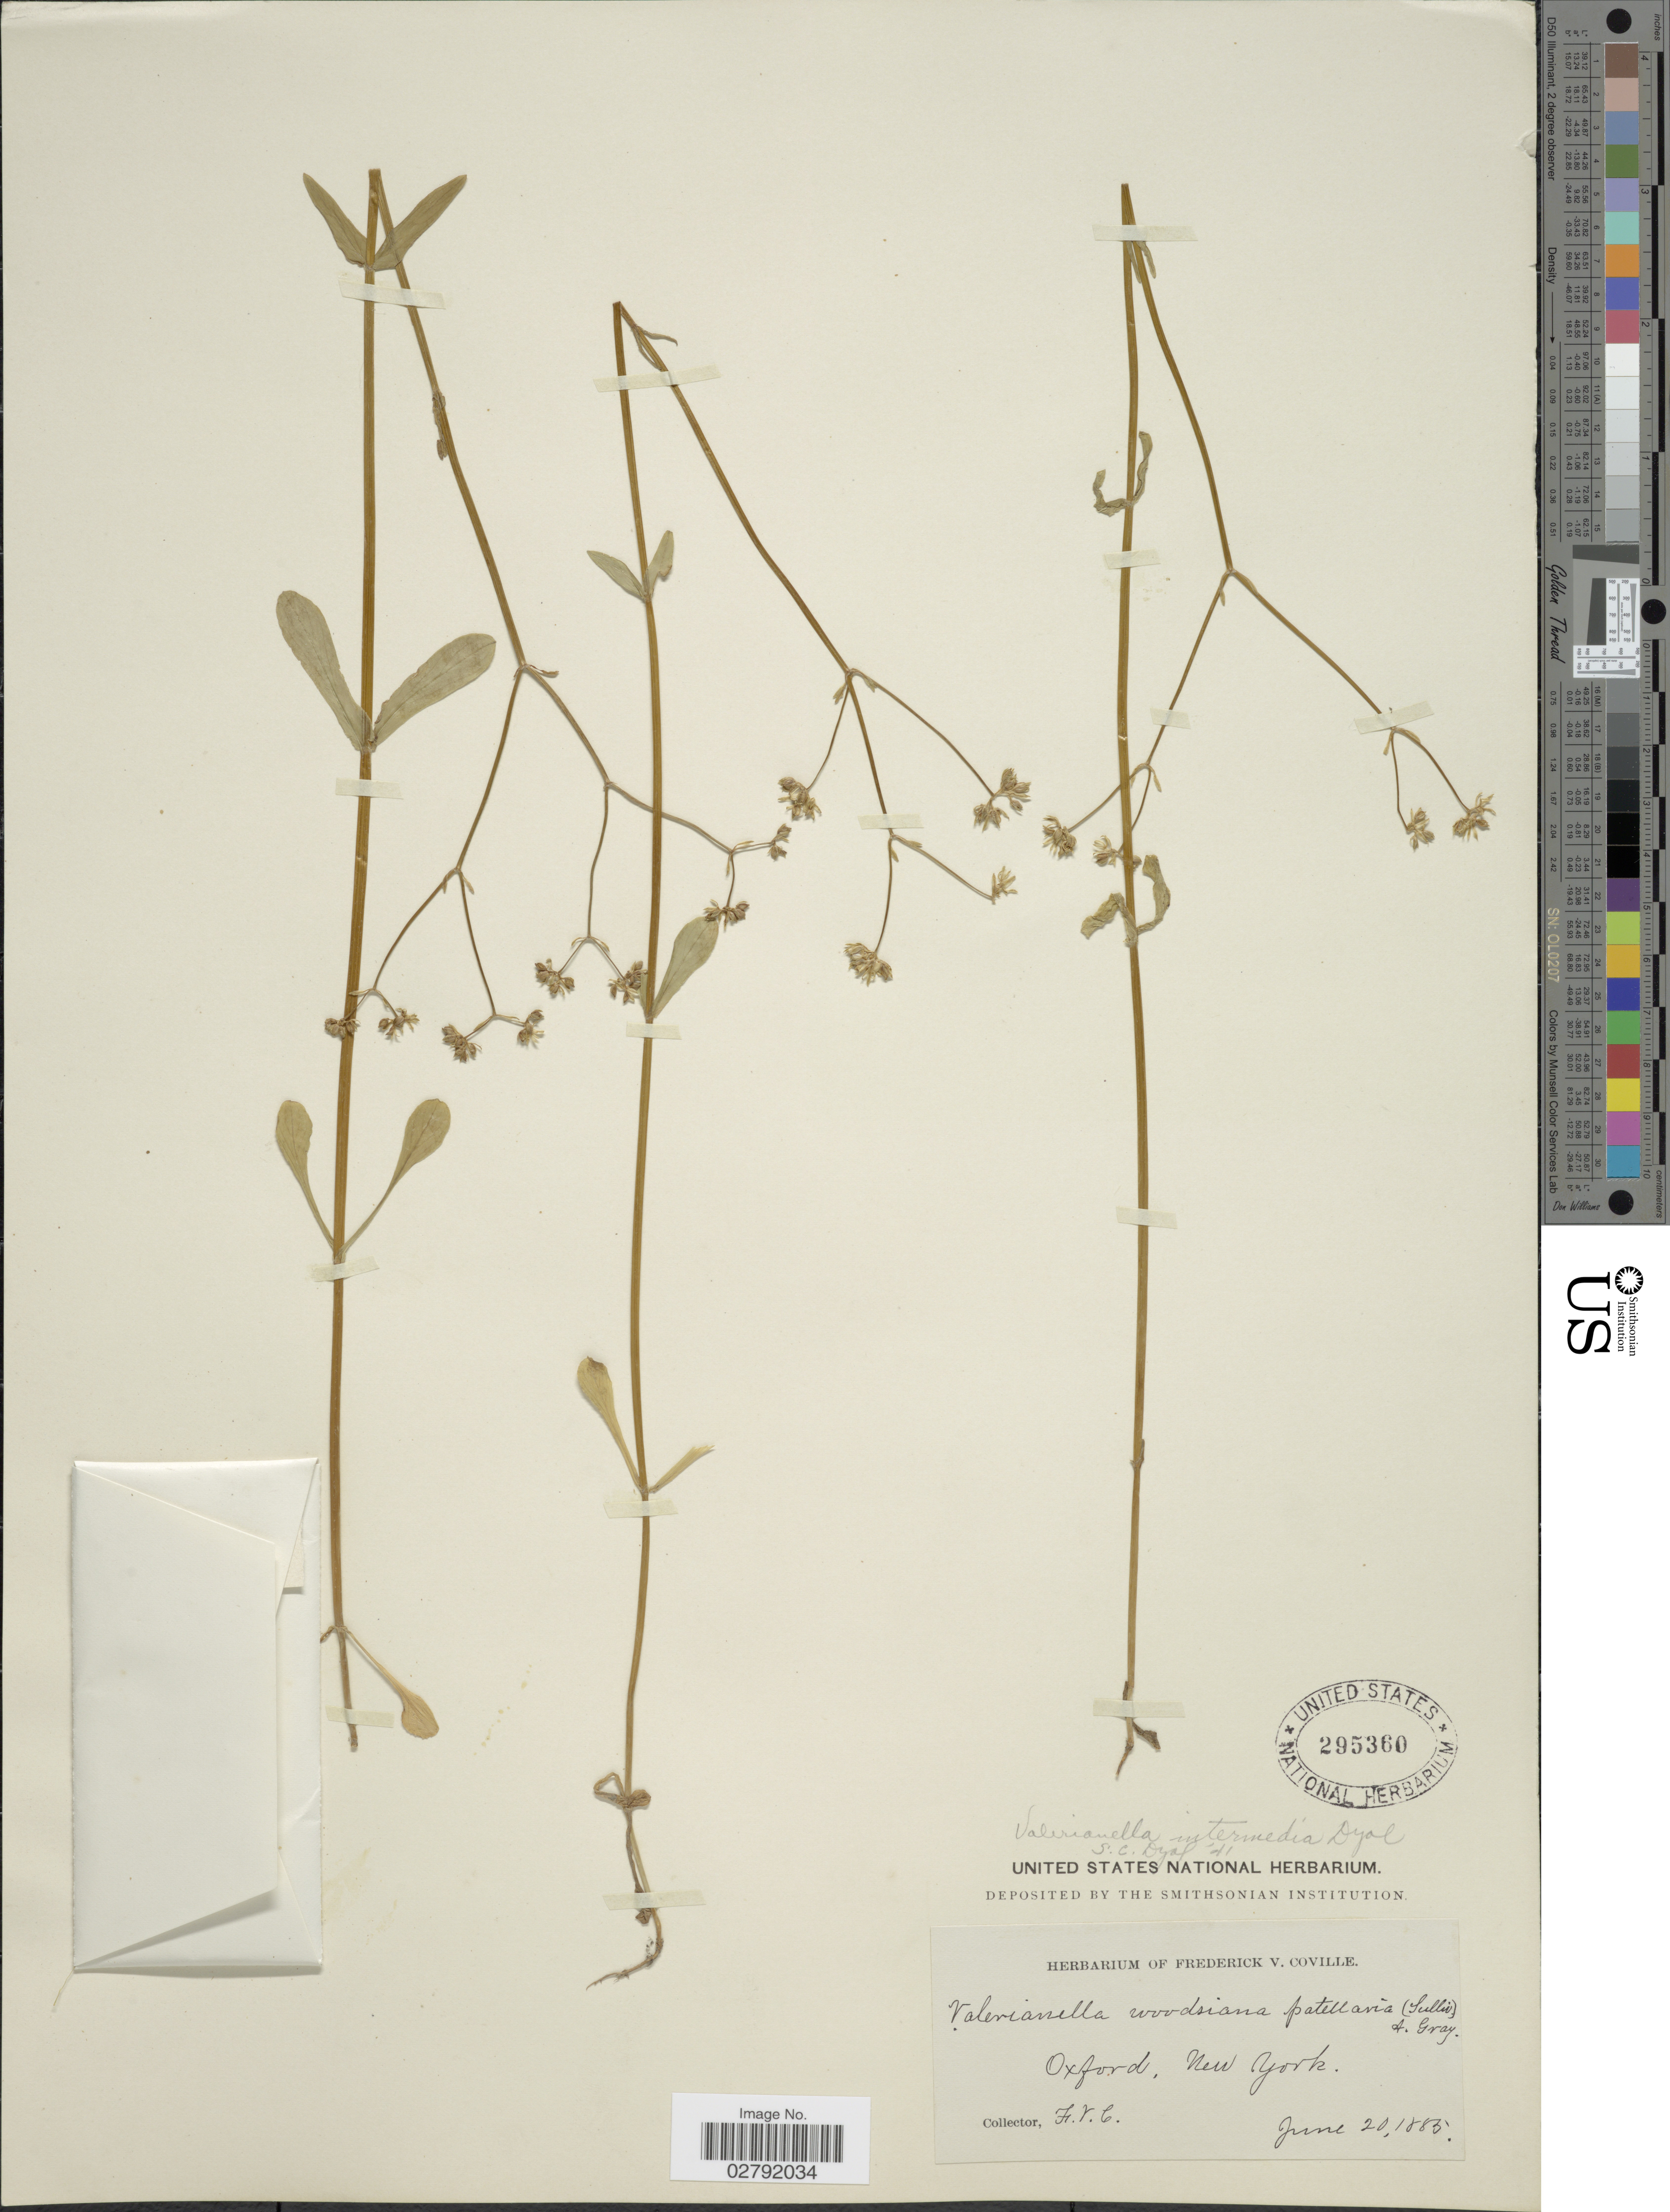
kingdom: Plantae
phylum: Tracheophyta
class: Magnoliopsida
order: Dipsacales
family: Caprifoliaceae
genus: Valerianella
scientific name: Valerianella intermedia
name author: Dyal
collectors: F. V. Coville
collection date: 1885-06-20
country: United States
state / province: New York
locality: Oxford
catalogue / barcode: US 295360